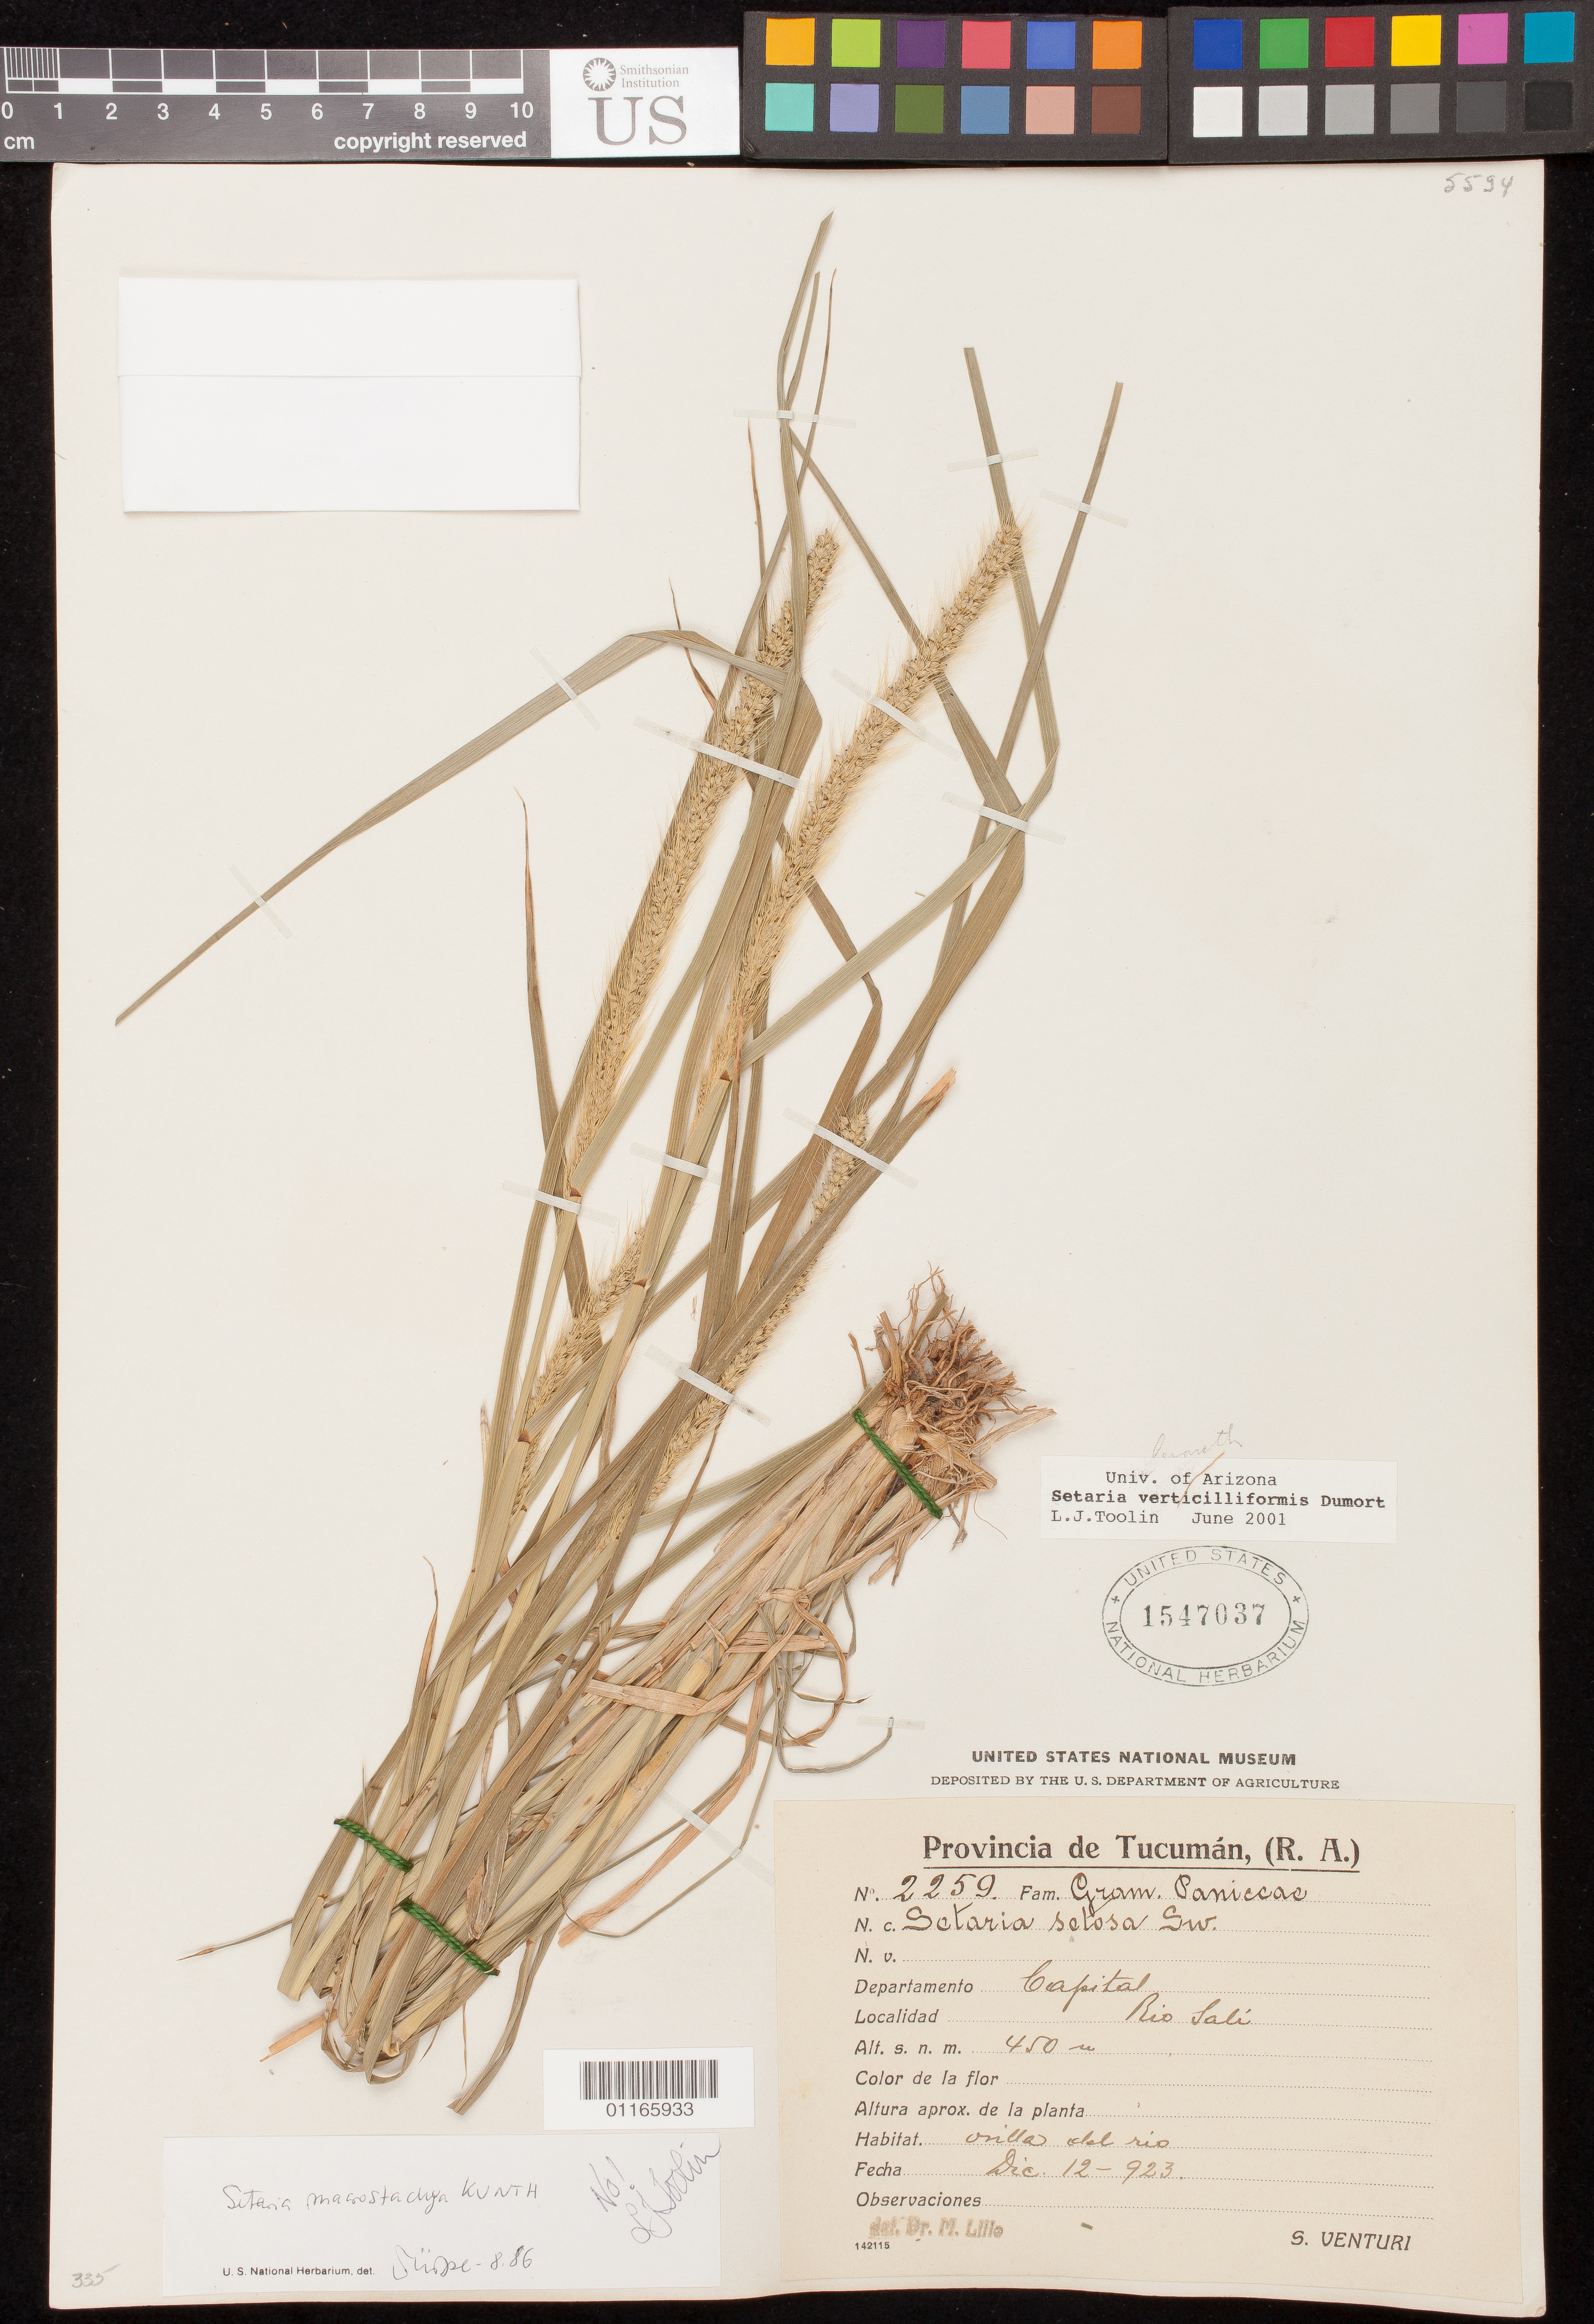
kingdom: Plantae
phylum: Tracheophyta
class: Liliopsida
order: Poales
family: Poaceae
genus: Setaria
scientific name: Setaria verticilliformis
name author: Dumort.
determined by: Toolin, Larry, (TUCSONX), University of Arizona (UNITED STATES)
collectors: S. Venturi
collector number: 2259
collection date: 1923-12-12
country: Argentina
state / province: Tucumán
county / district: Capital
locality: Rio Sali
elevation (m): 450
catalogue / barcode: US 1547037